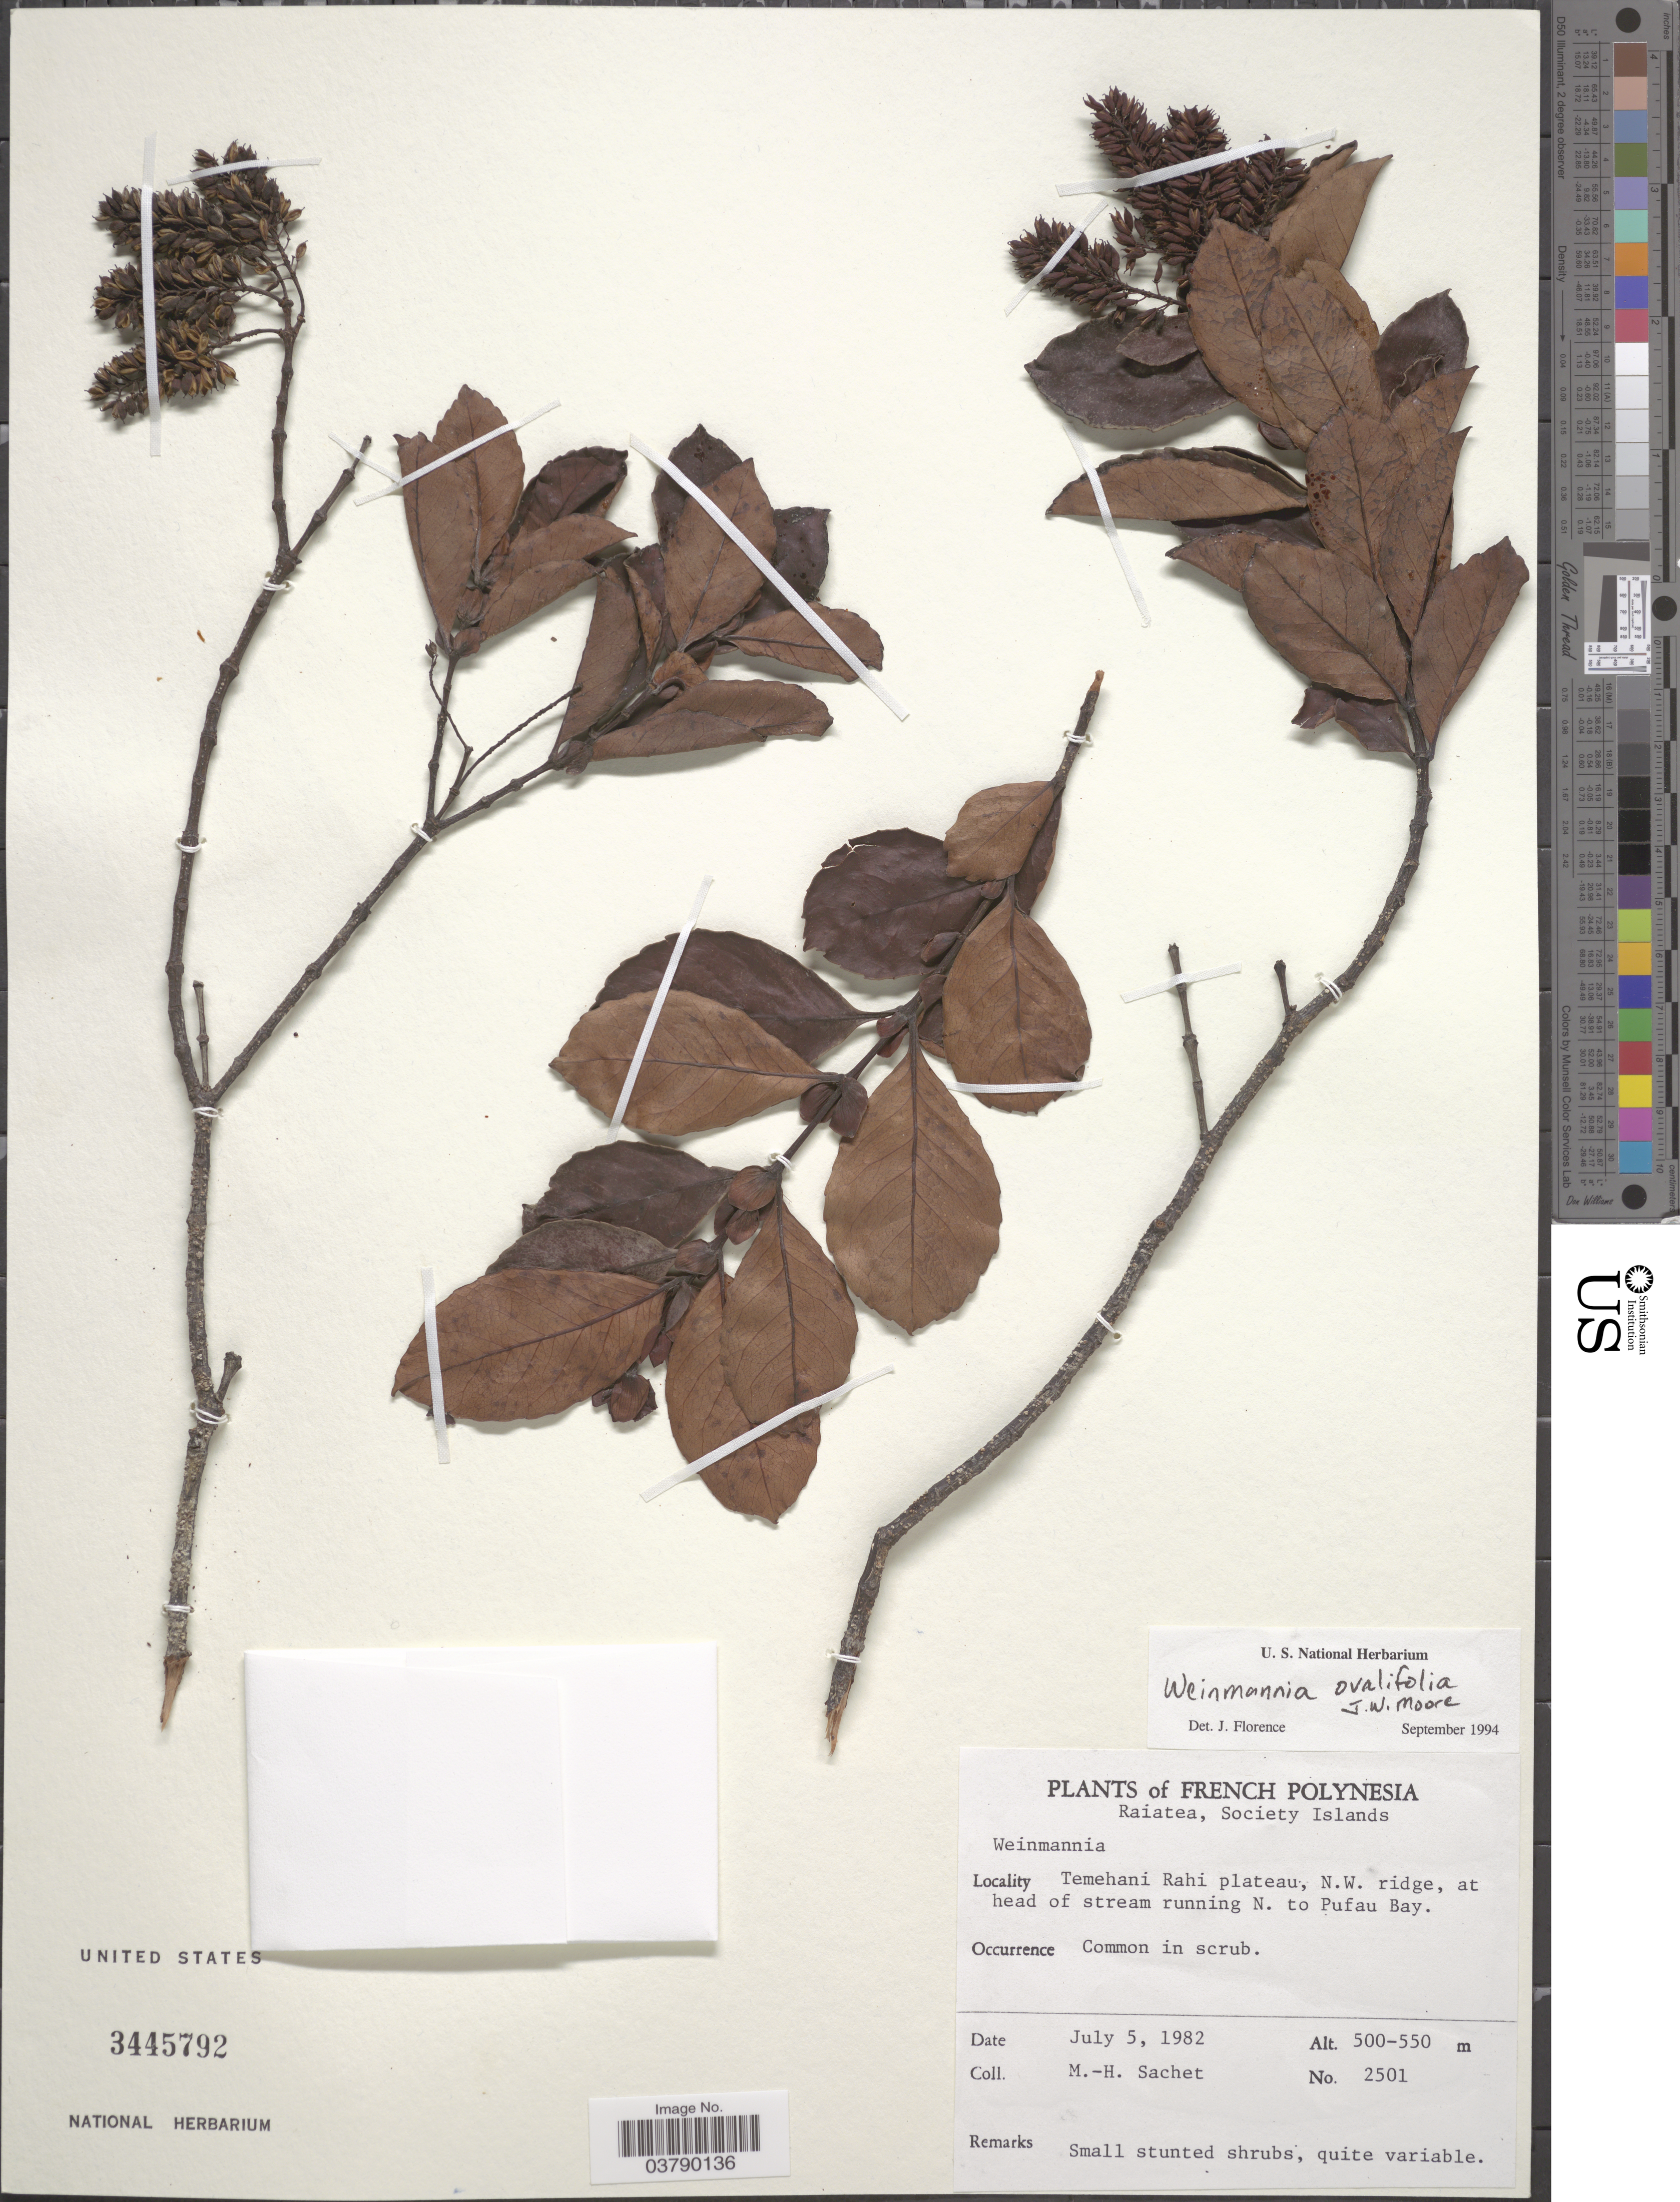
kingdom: Plantae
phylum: Tracheophyta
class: Magnoliopsida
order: Oxalidales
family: Cunoniaceae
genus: Pterophylla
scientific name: Pterophylla vescoi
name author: (Drake) Pillon & H.C. Hopkins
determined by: Strong, Mark T., (BOT), Smithsonian Institution - National Museum of Natural History (UNITED STATES)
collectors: M.-H. Sachet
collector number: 2501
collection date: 1982-07-05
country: French Polynesia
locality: Raiatea, Society Islands. Temehani Rahi plateau, N.W. ridge, at head of stream running N. to Pufau Bay.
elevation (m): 500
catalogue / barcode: US 3445792